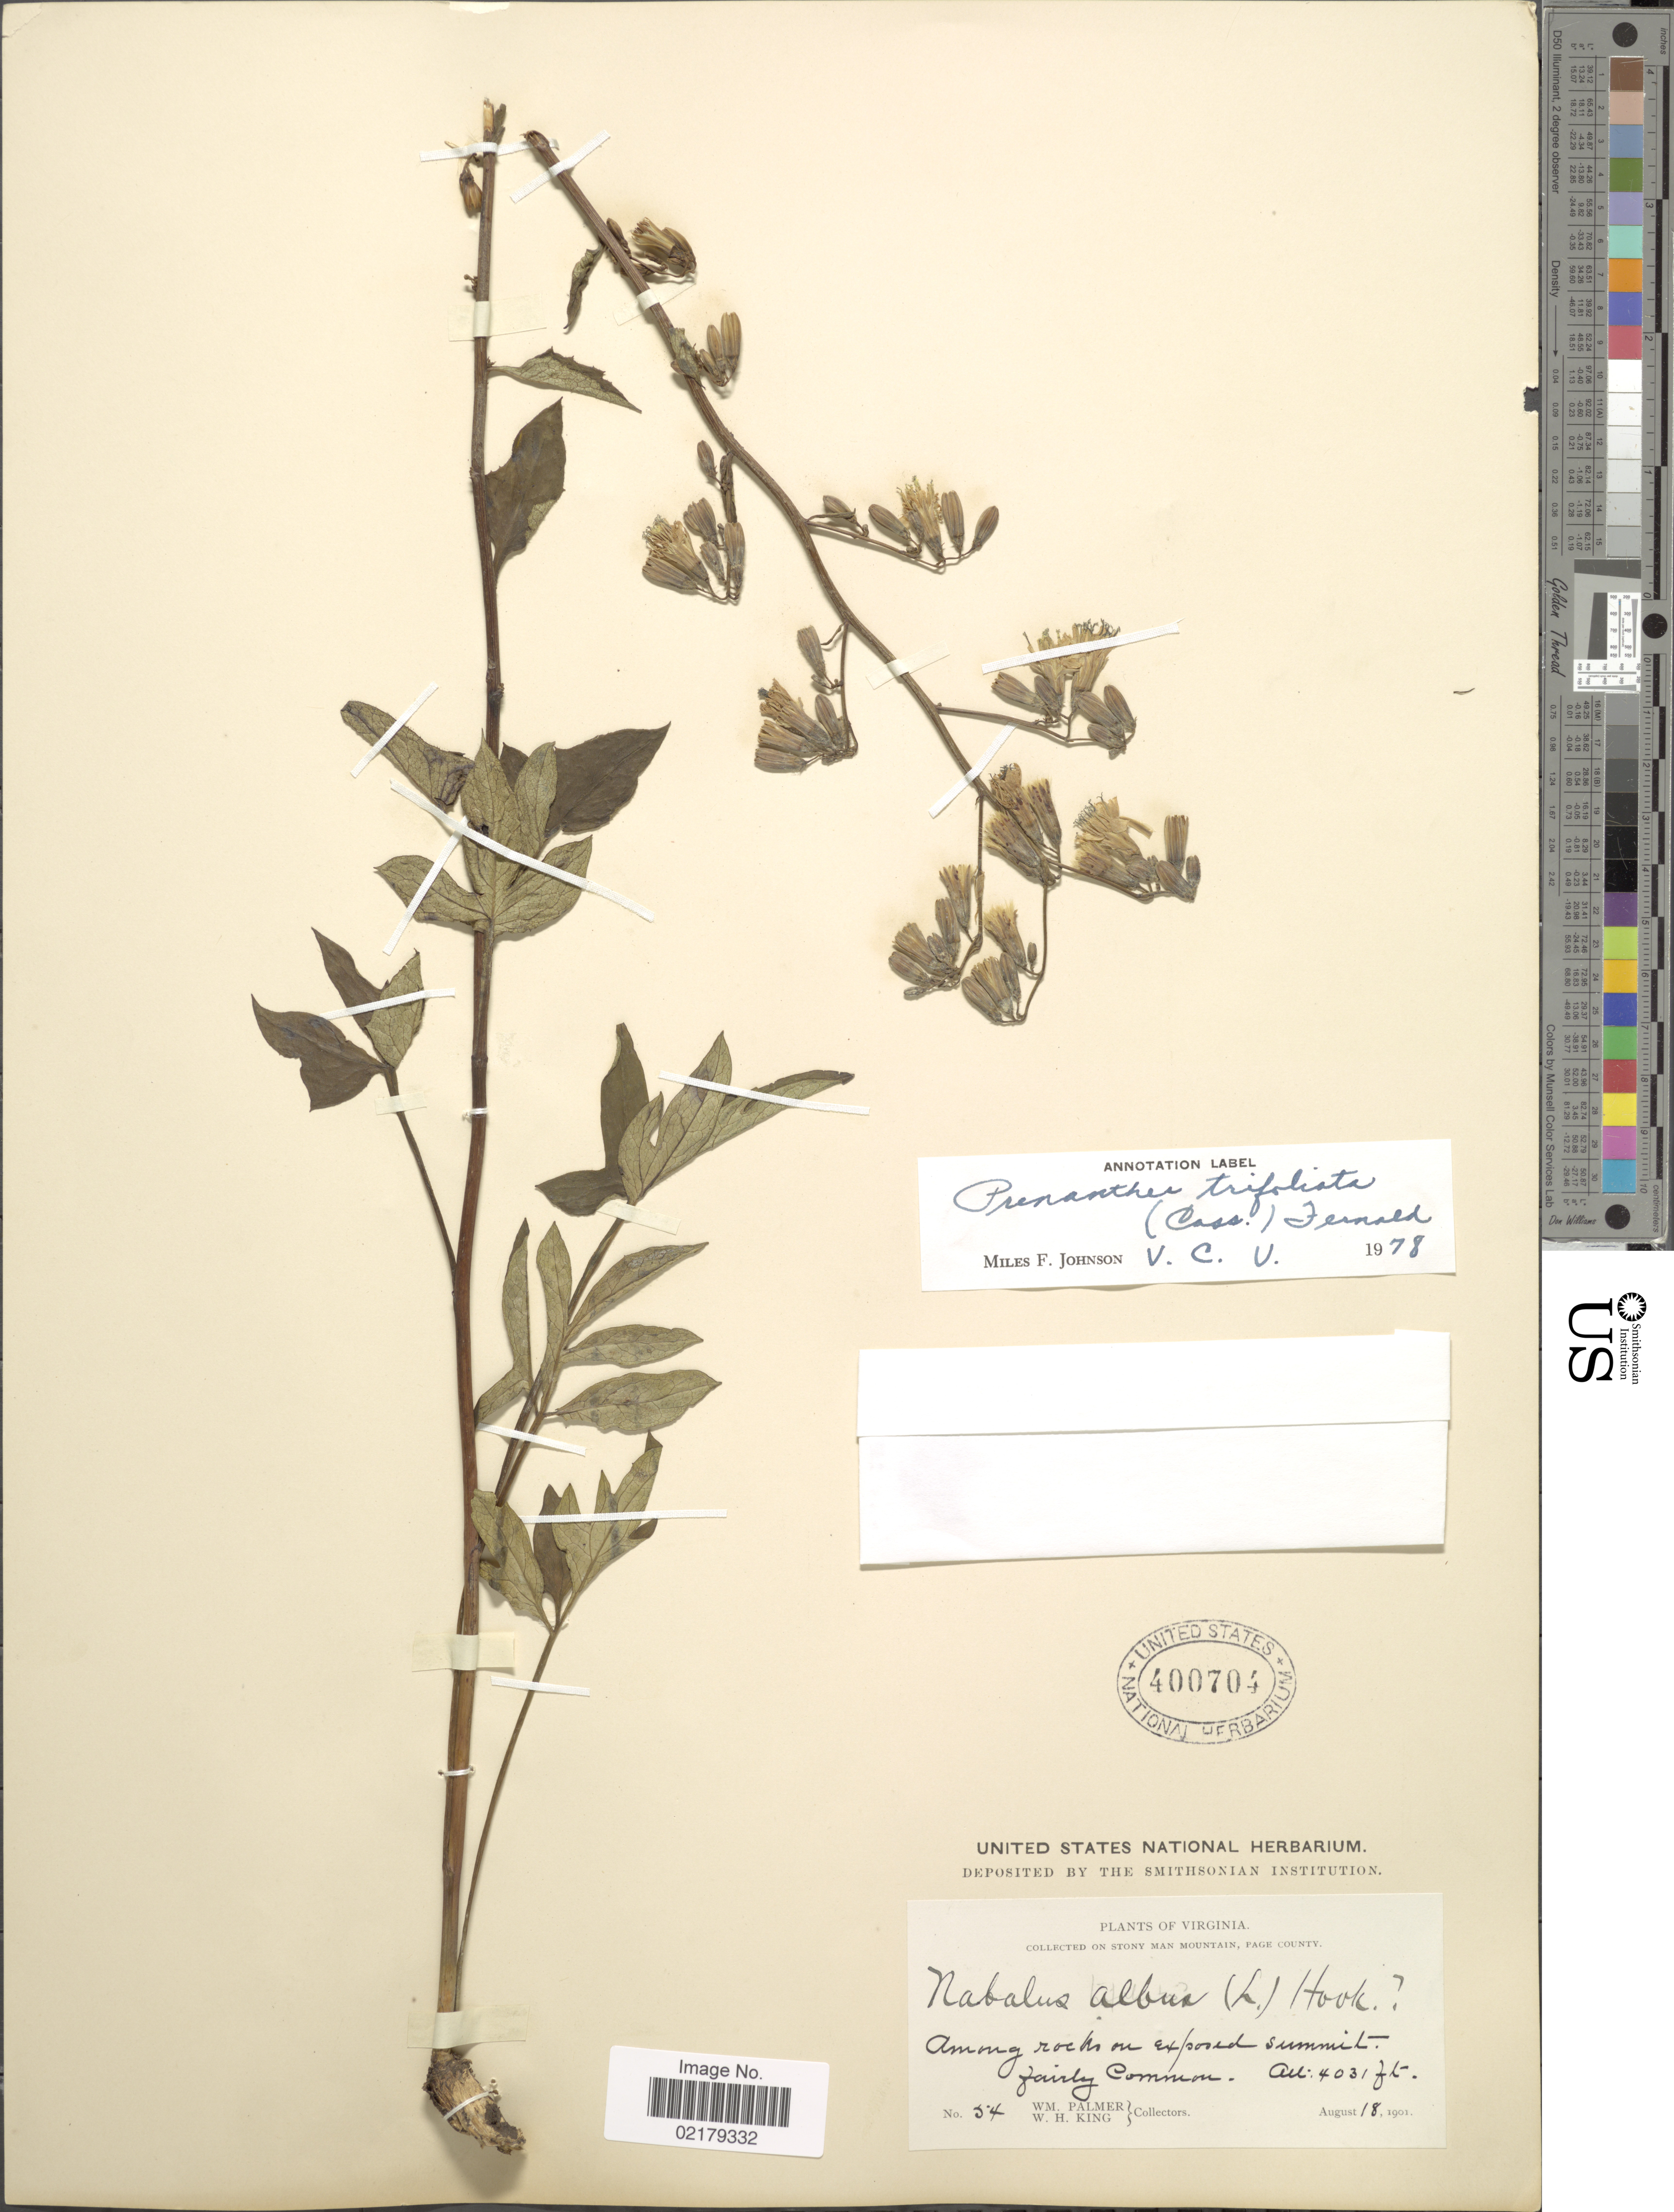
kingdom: Plantae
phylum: Tracheophyta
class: Magnoliopsida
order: Asterales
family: Asteraceae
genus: Nabalus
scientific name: Nabalus trifoliolatus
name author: Cass.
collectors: W. Palmer & W. H. King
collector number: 54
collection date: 1901-08-18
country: United States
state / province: Virginia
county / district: Page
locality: On Stony Man Mountain, Among rocks on exposed summit. fairly common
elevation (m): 1229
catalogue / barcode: US 400704